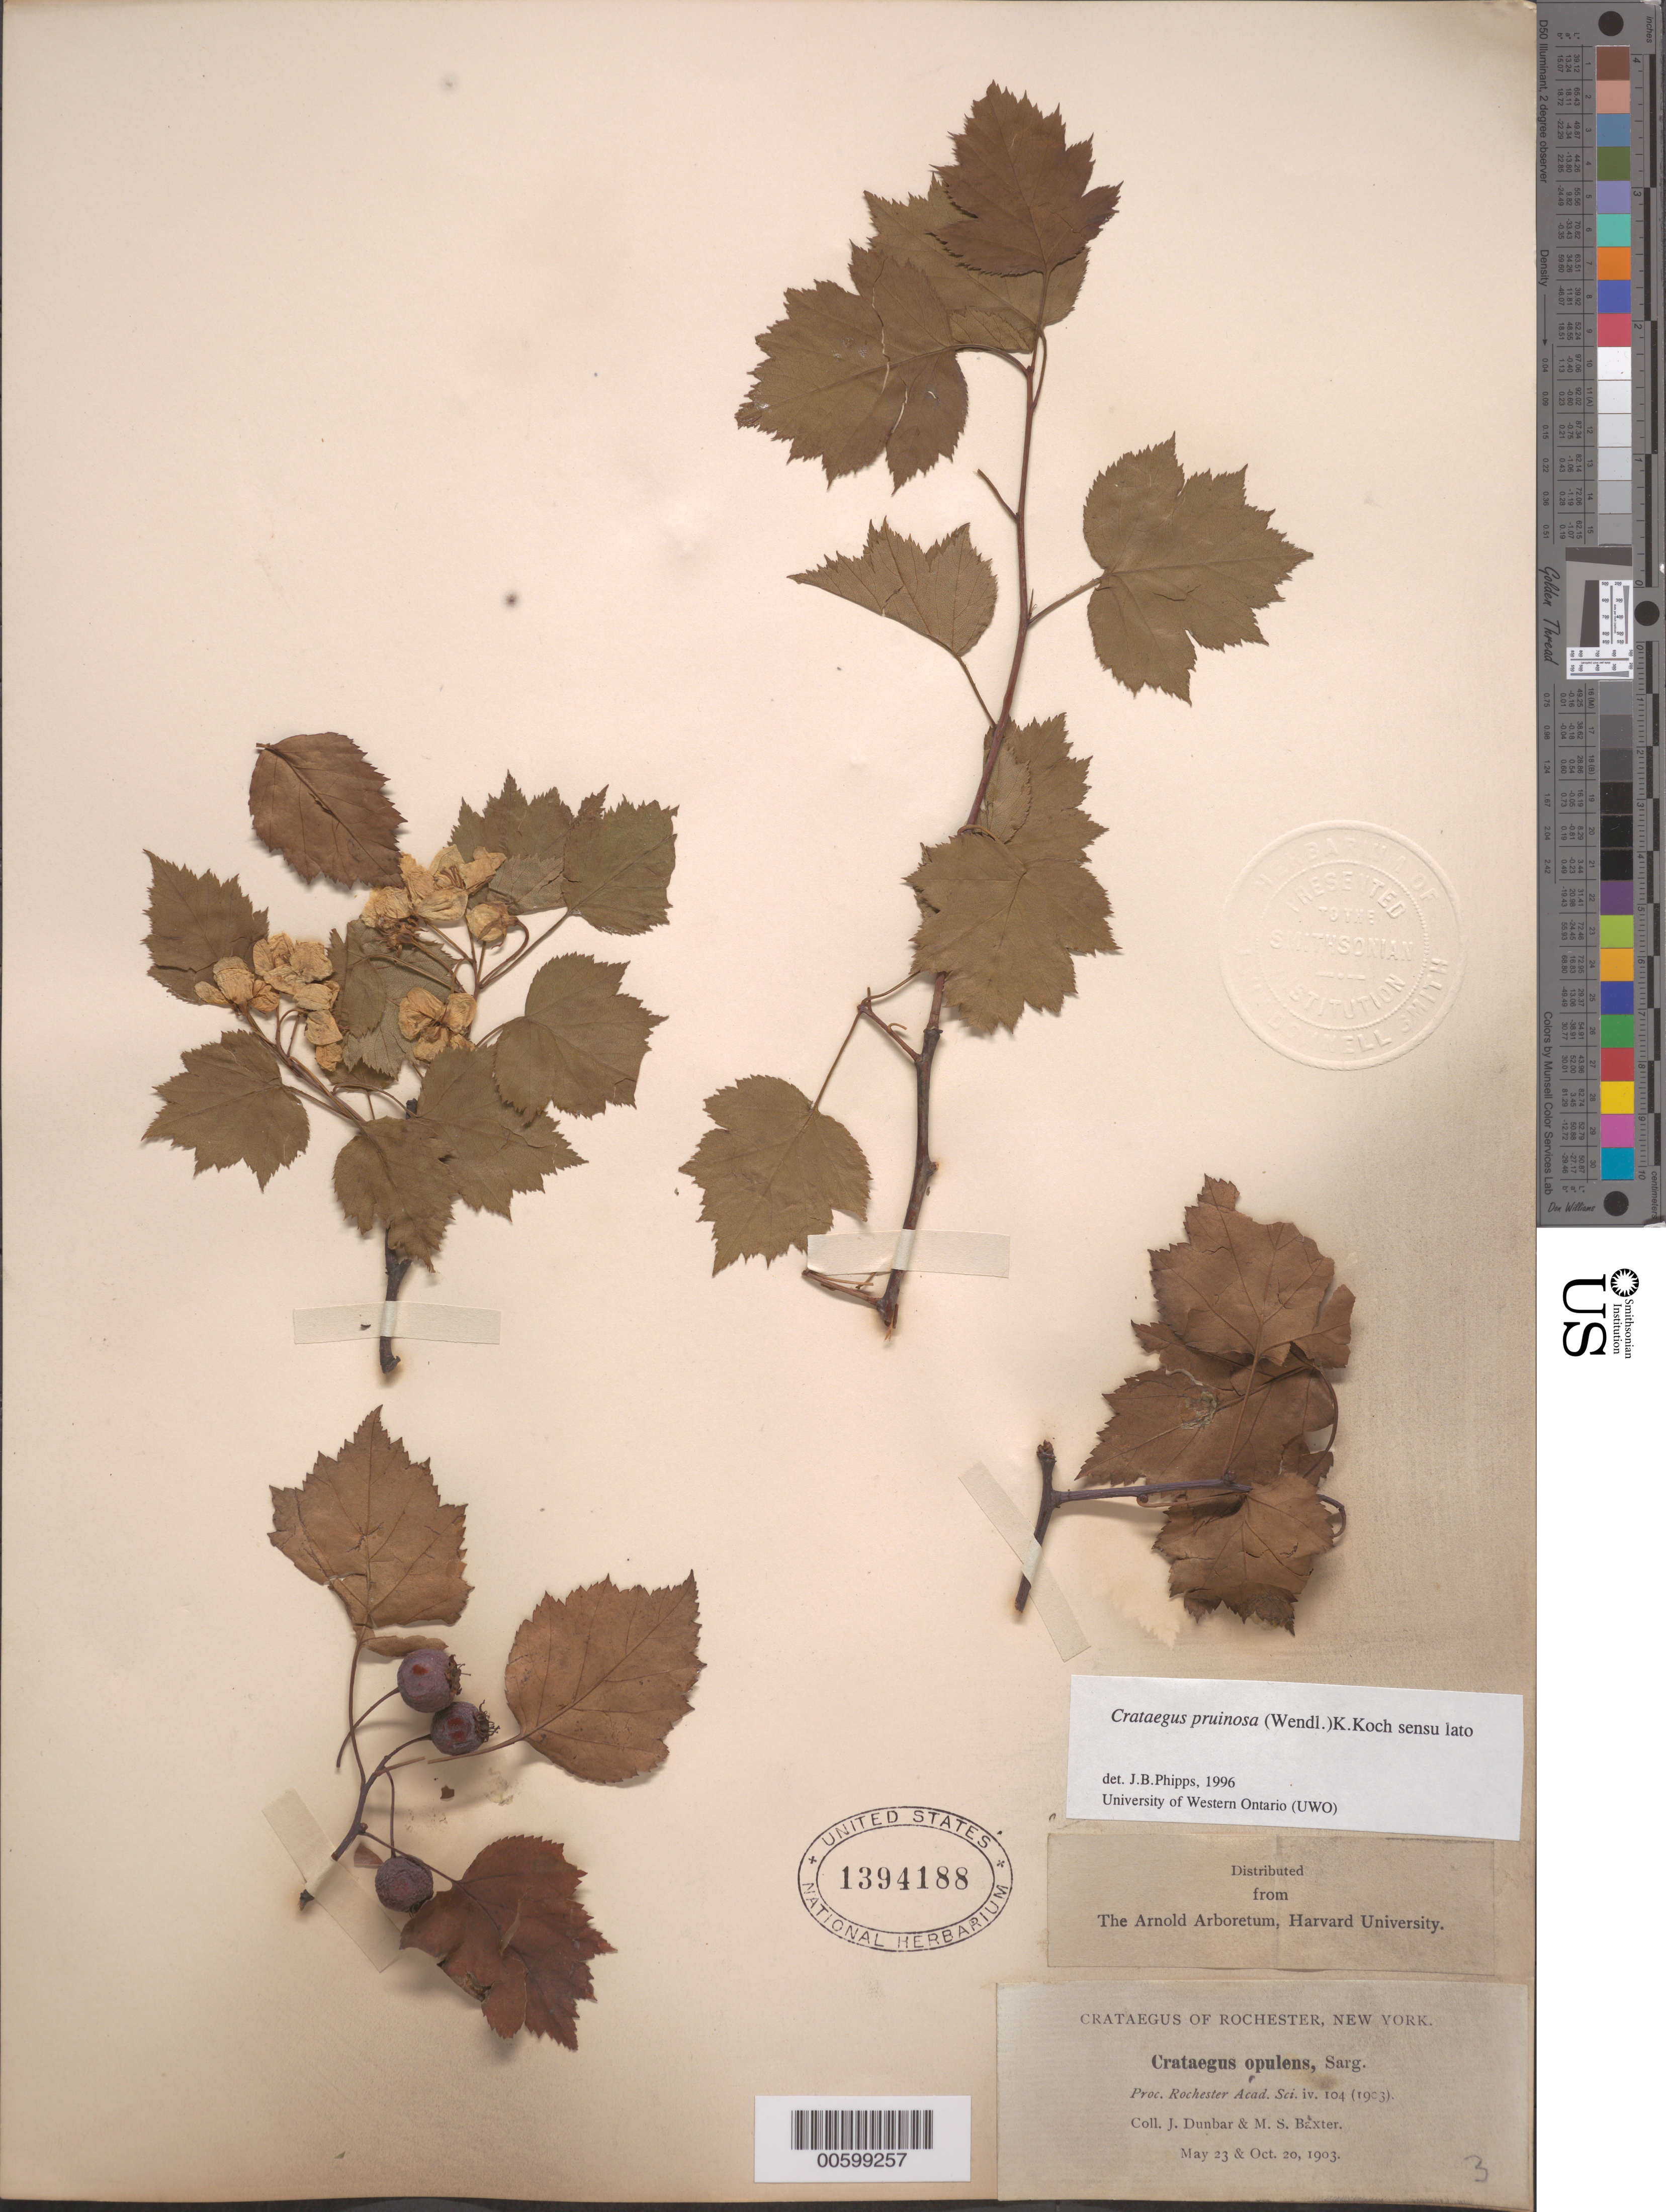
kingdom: Plantae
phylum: Tracheophyta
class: Magnoliopsida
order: Rosales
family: Rosaceae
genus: Crataegus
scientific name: Crataegus pruinosa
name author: (H.L. Wendl.) K. Koch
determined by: Phipps, James B., (UWO), University of Western Ontario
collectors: J. Dunbar & M. Baxter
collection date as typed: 23 May 1903 and 20 Oct 1903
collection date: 1903-05-23,1903-10-20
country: United States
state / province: New York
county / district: Monroe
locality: Rochester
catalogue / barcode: US 1394188